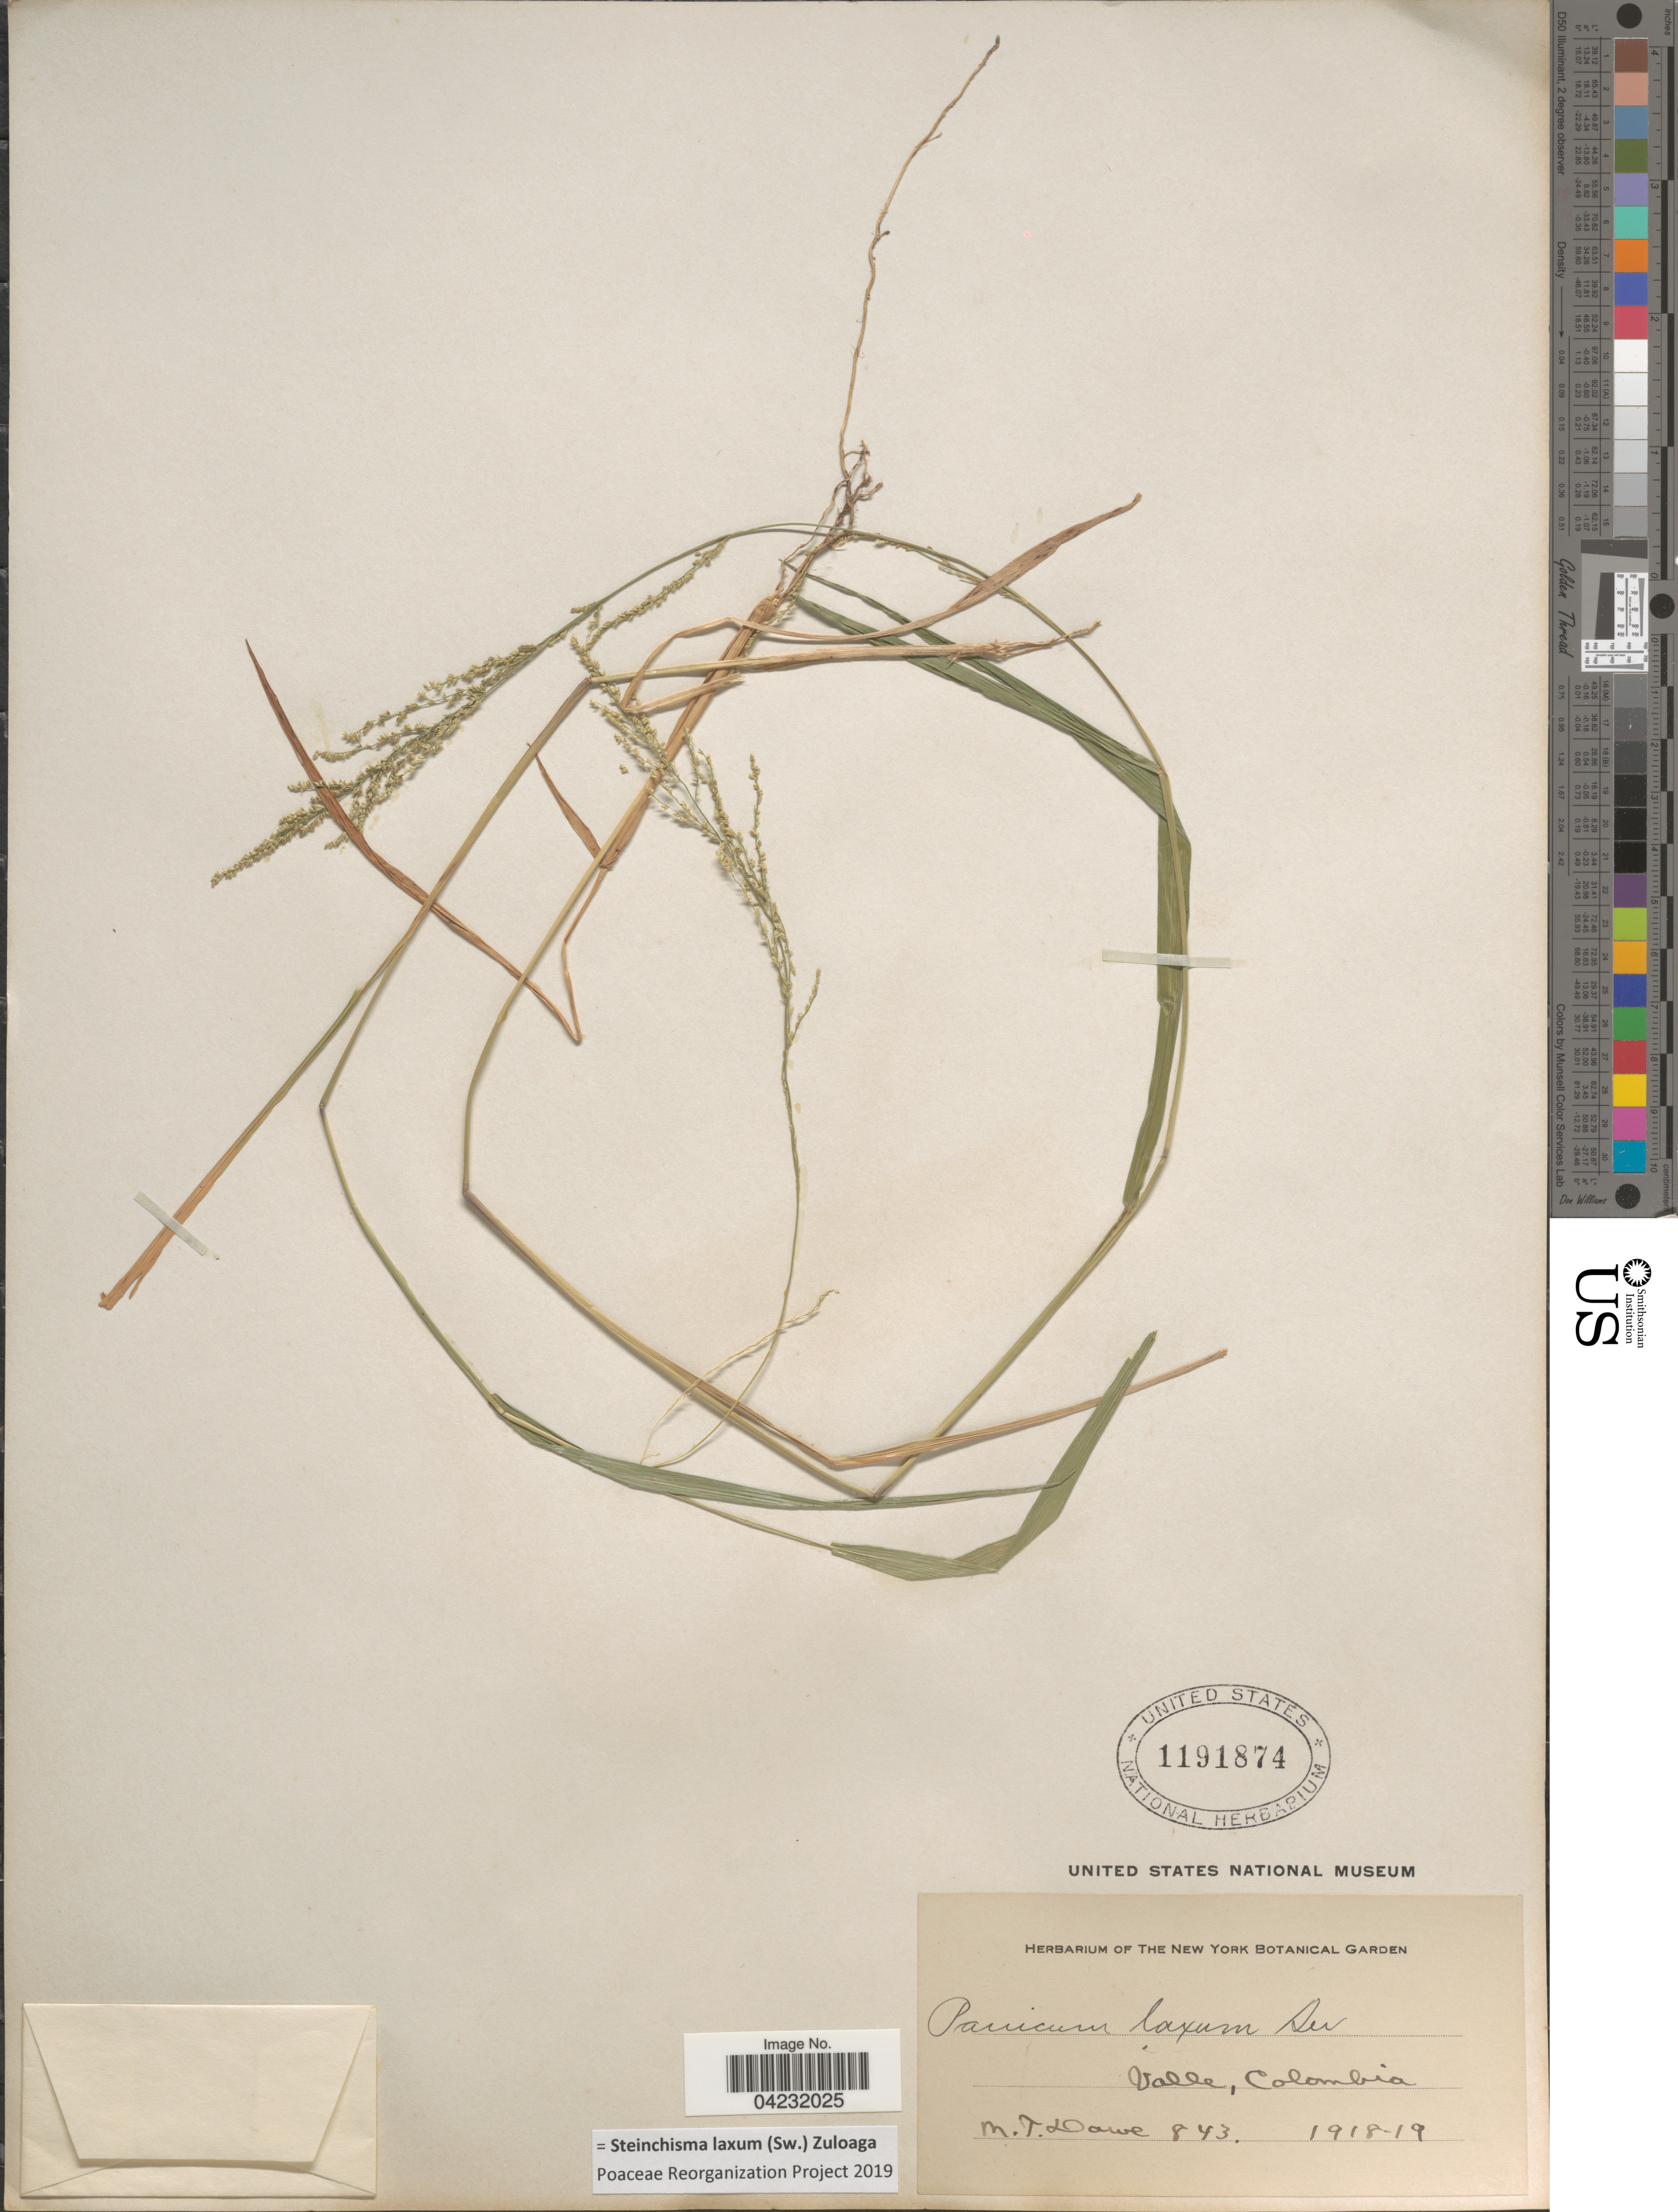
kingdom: Plantae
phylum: Tracheophyta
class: Liliopsida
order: Poales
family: Poaceae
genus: Steinchisma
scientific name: Steinchisma laxum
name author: (Sw.) Zuloaga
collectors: M. T. Dawe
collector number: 843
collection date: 1918/1919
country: Colombia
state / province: Valle del Cauca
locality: Valle.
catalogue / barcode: US 1191874